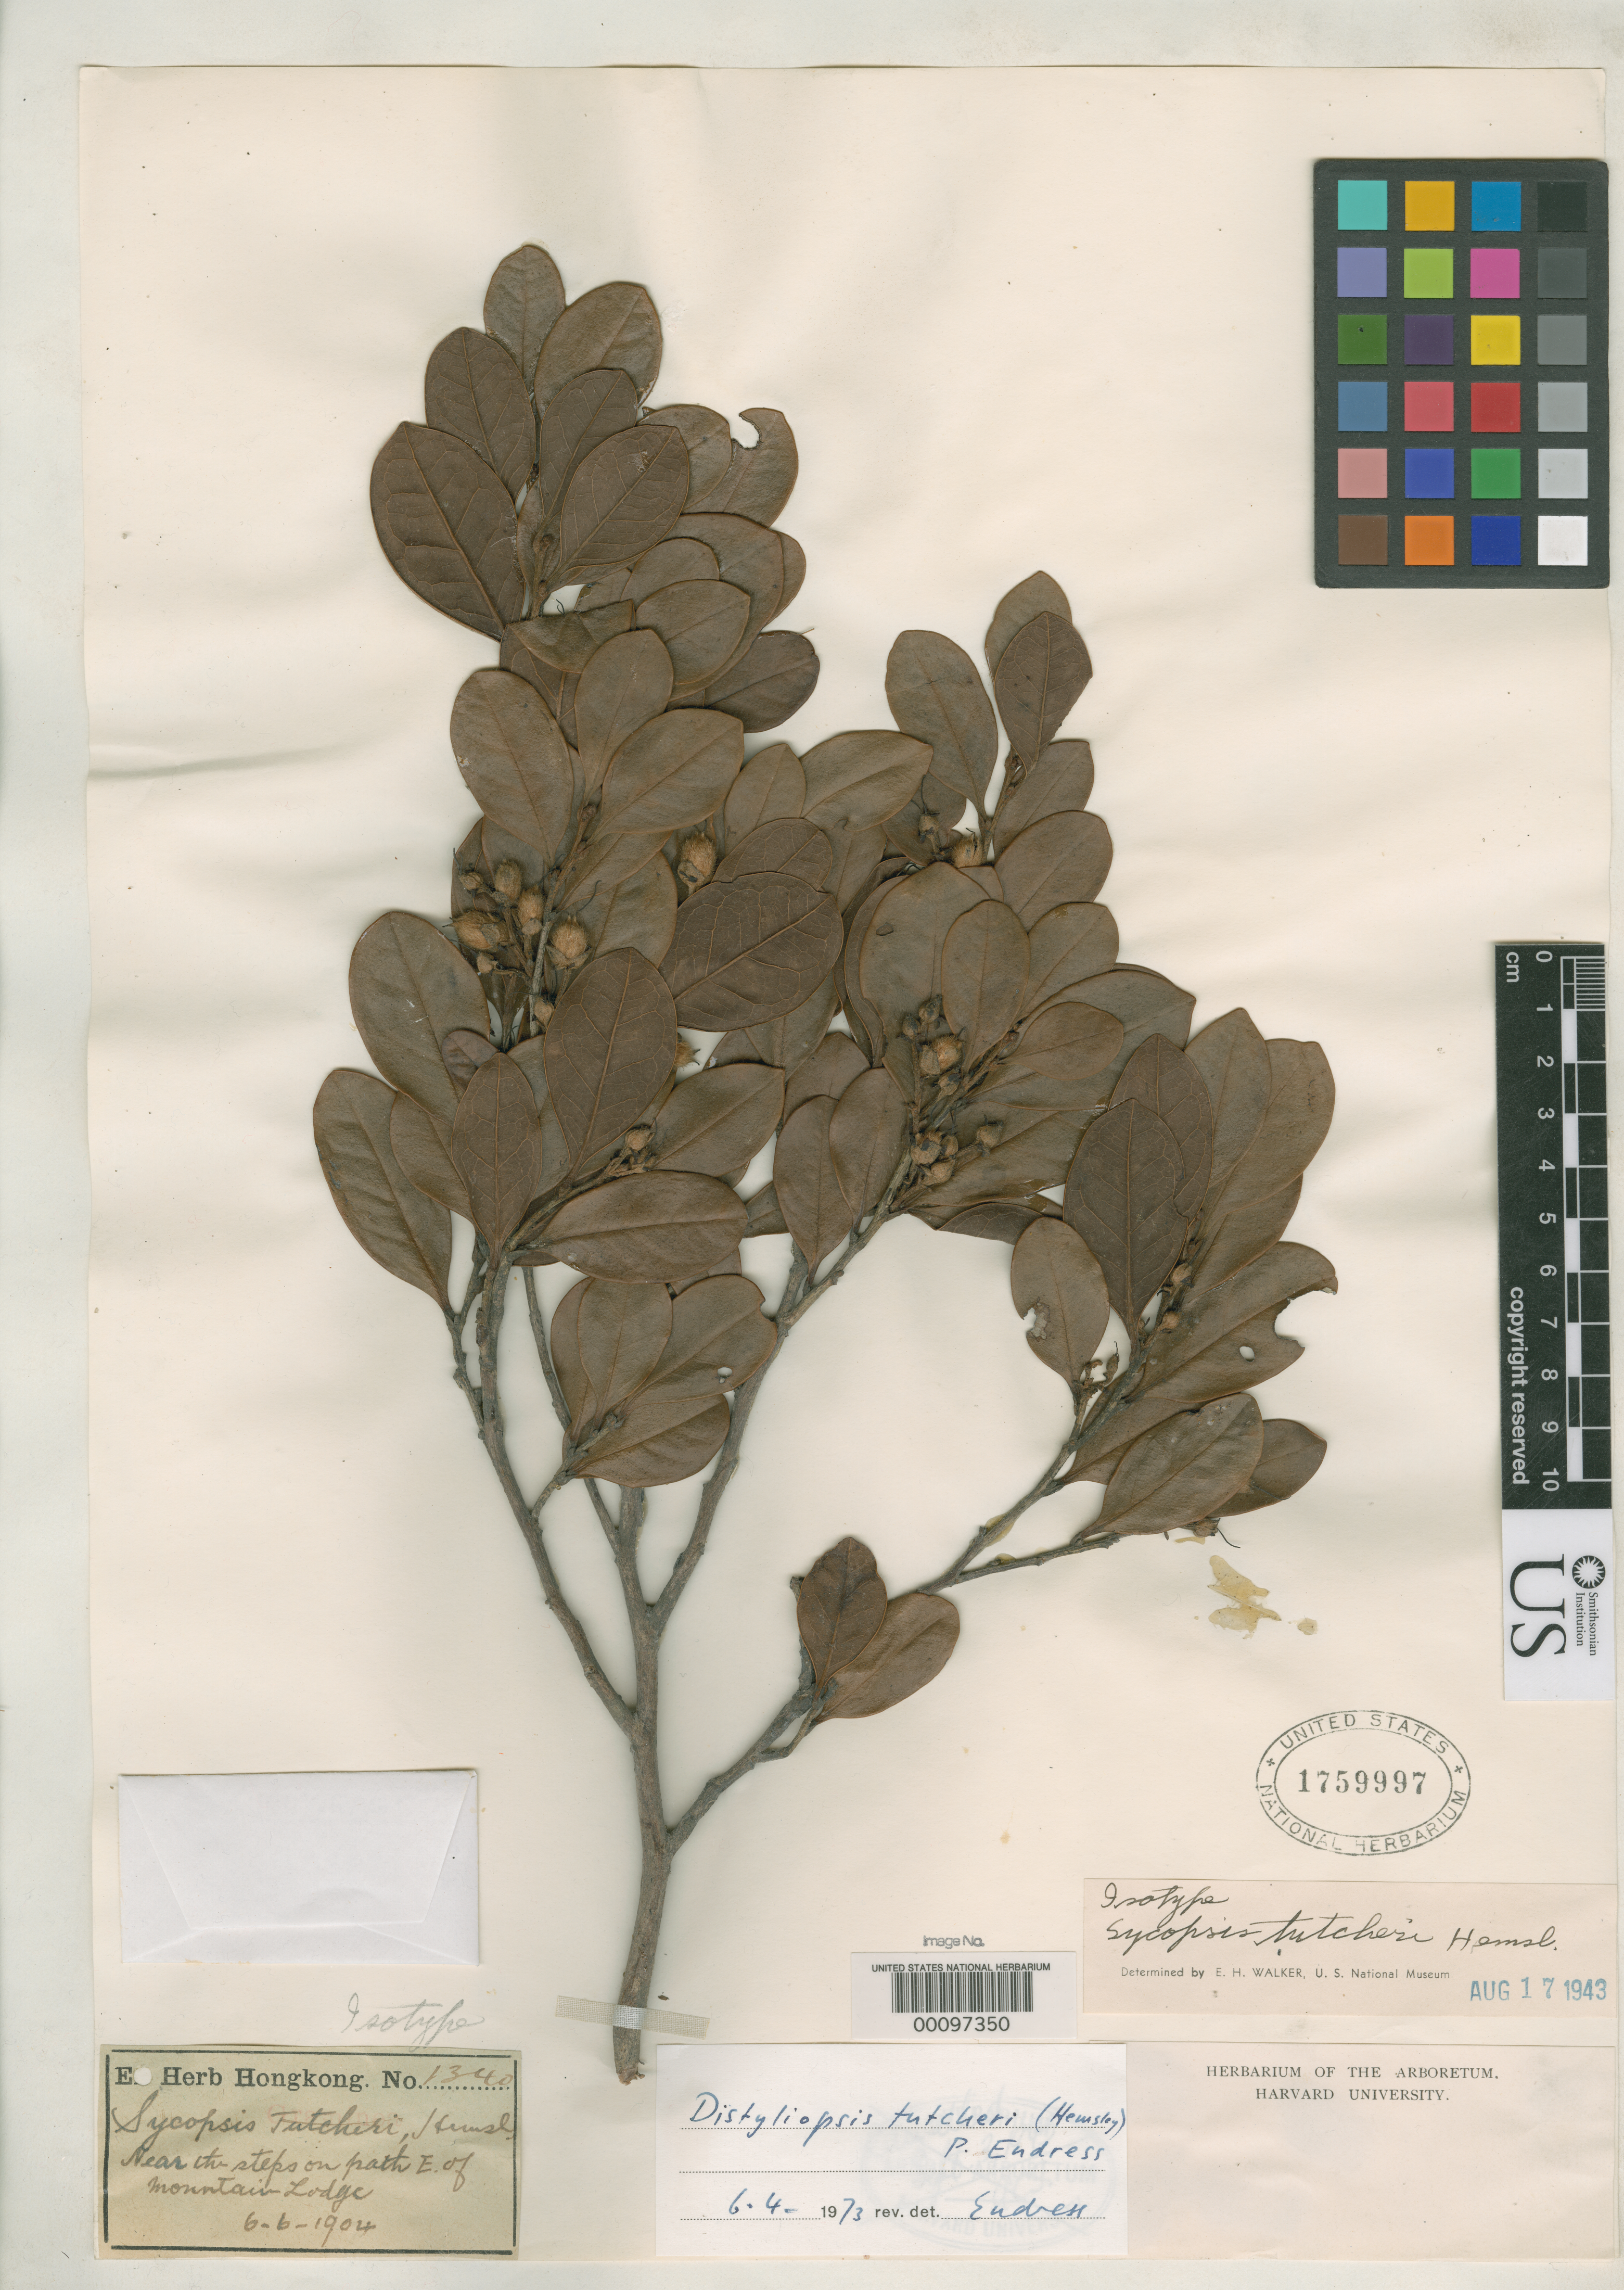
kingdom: Plantae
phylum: Tracheophyta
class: Magnoliopsida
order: Saxifragales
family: Hamamelidaceae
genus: Sycopsis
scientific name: Sycopsis tutcheri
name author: Hemsl.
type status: Isotype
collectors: W. Tutcher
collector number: Herb. Hong Kong 1340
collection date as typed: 06 Jun 1904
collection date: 1904-06-06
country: China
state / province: Hong Kong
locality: Victoria Peak, east of Mountain Lodge.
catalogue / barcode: US 1759997